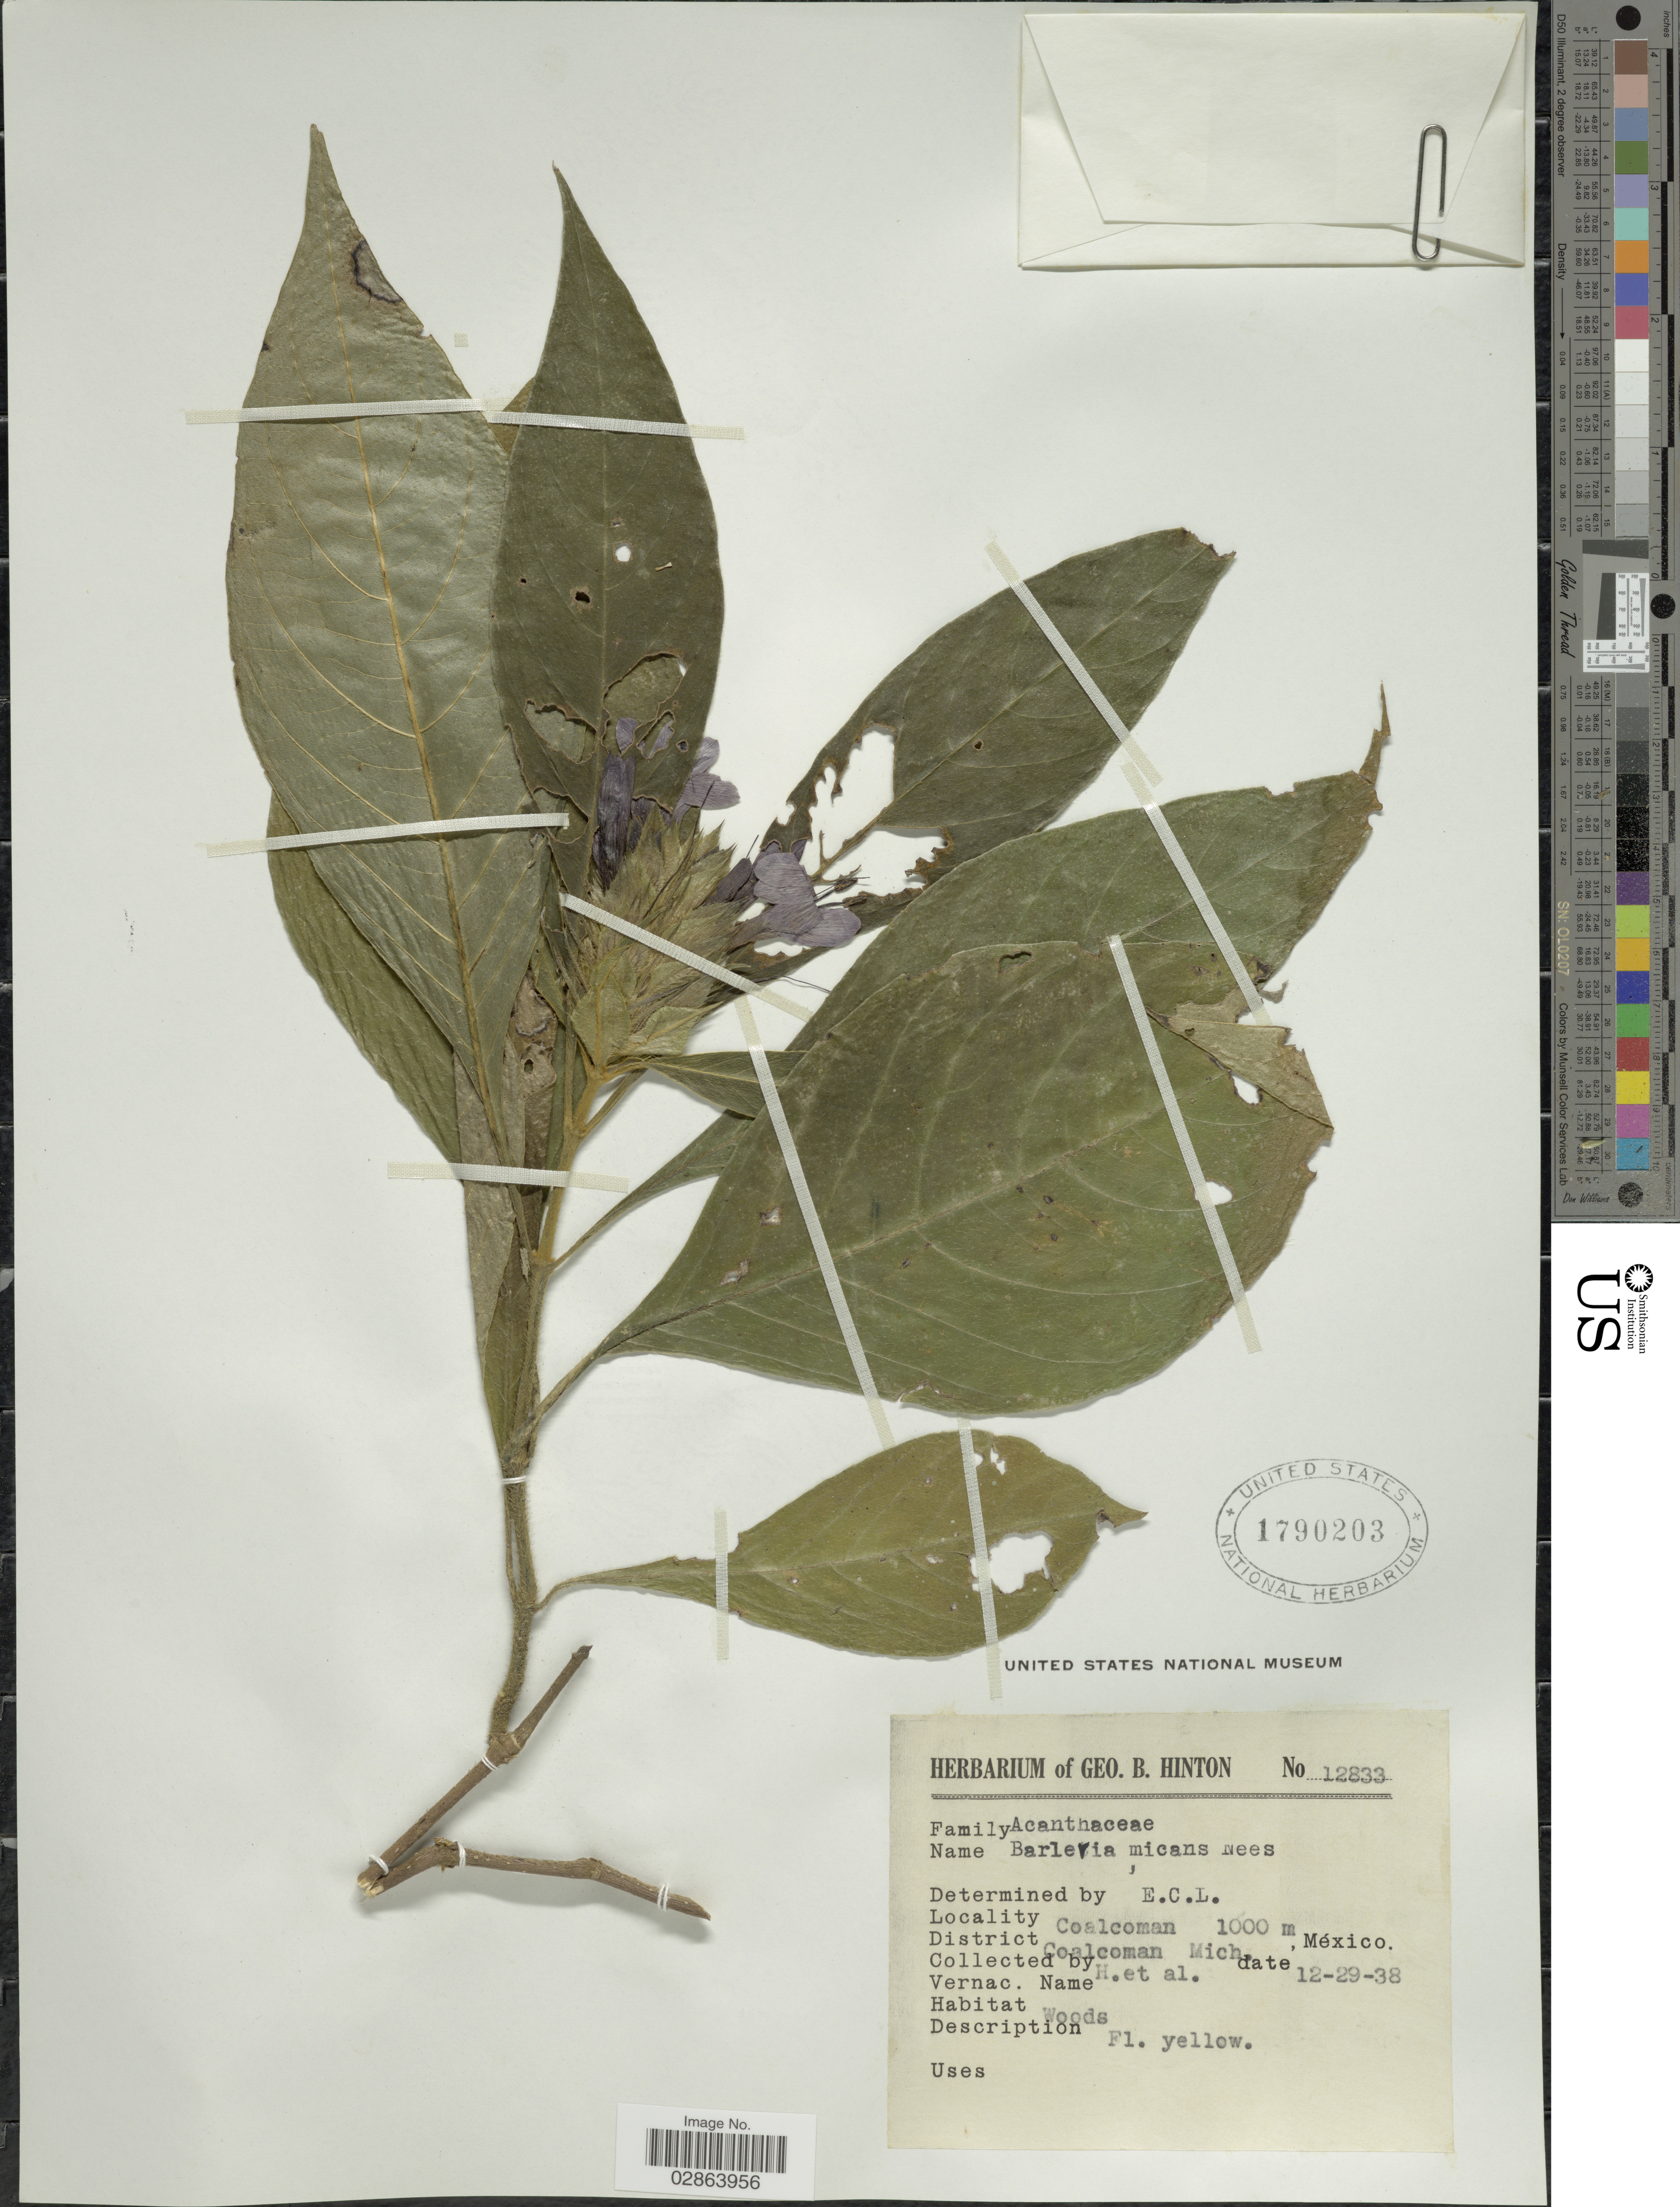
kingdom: Plantae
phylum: Tracheophyta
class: Magnoliopsida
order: Lamiales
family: Acanthaceae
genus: Barleria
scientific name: Barleria oenotheroides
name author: Dum. Cours.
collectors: G. B. Hinton & et al.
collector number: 12833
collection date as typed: Transcribed d/m/y: 29/12/38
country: Mexico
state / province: Michoacán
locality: Coalcoman, District Coalcoman.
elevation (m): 1000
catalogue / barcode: US 1790203